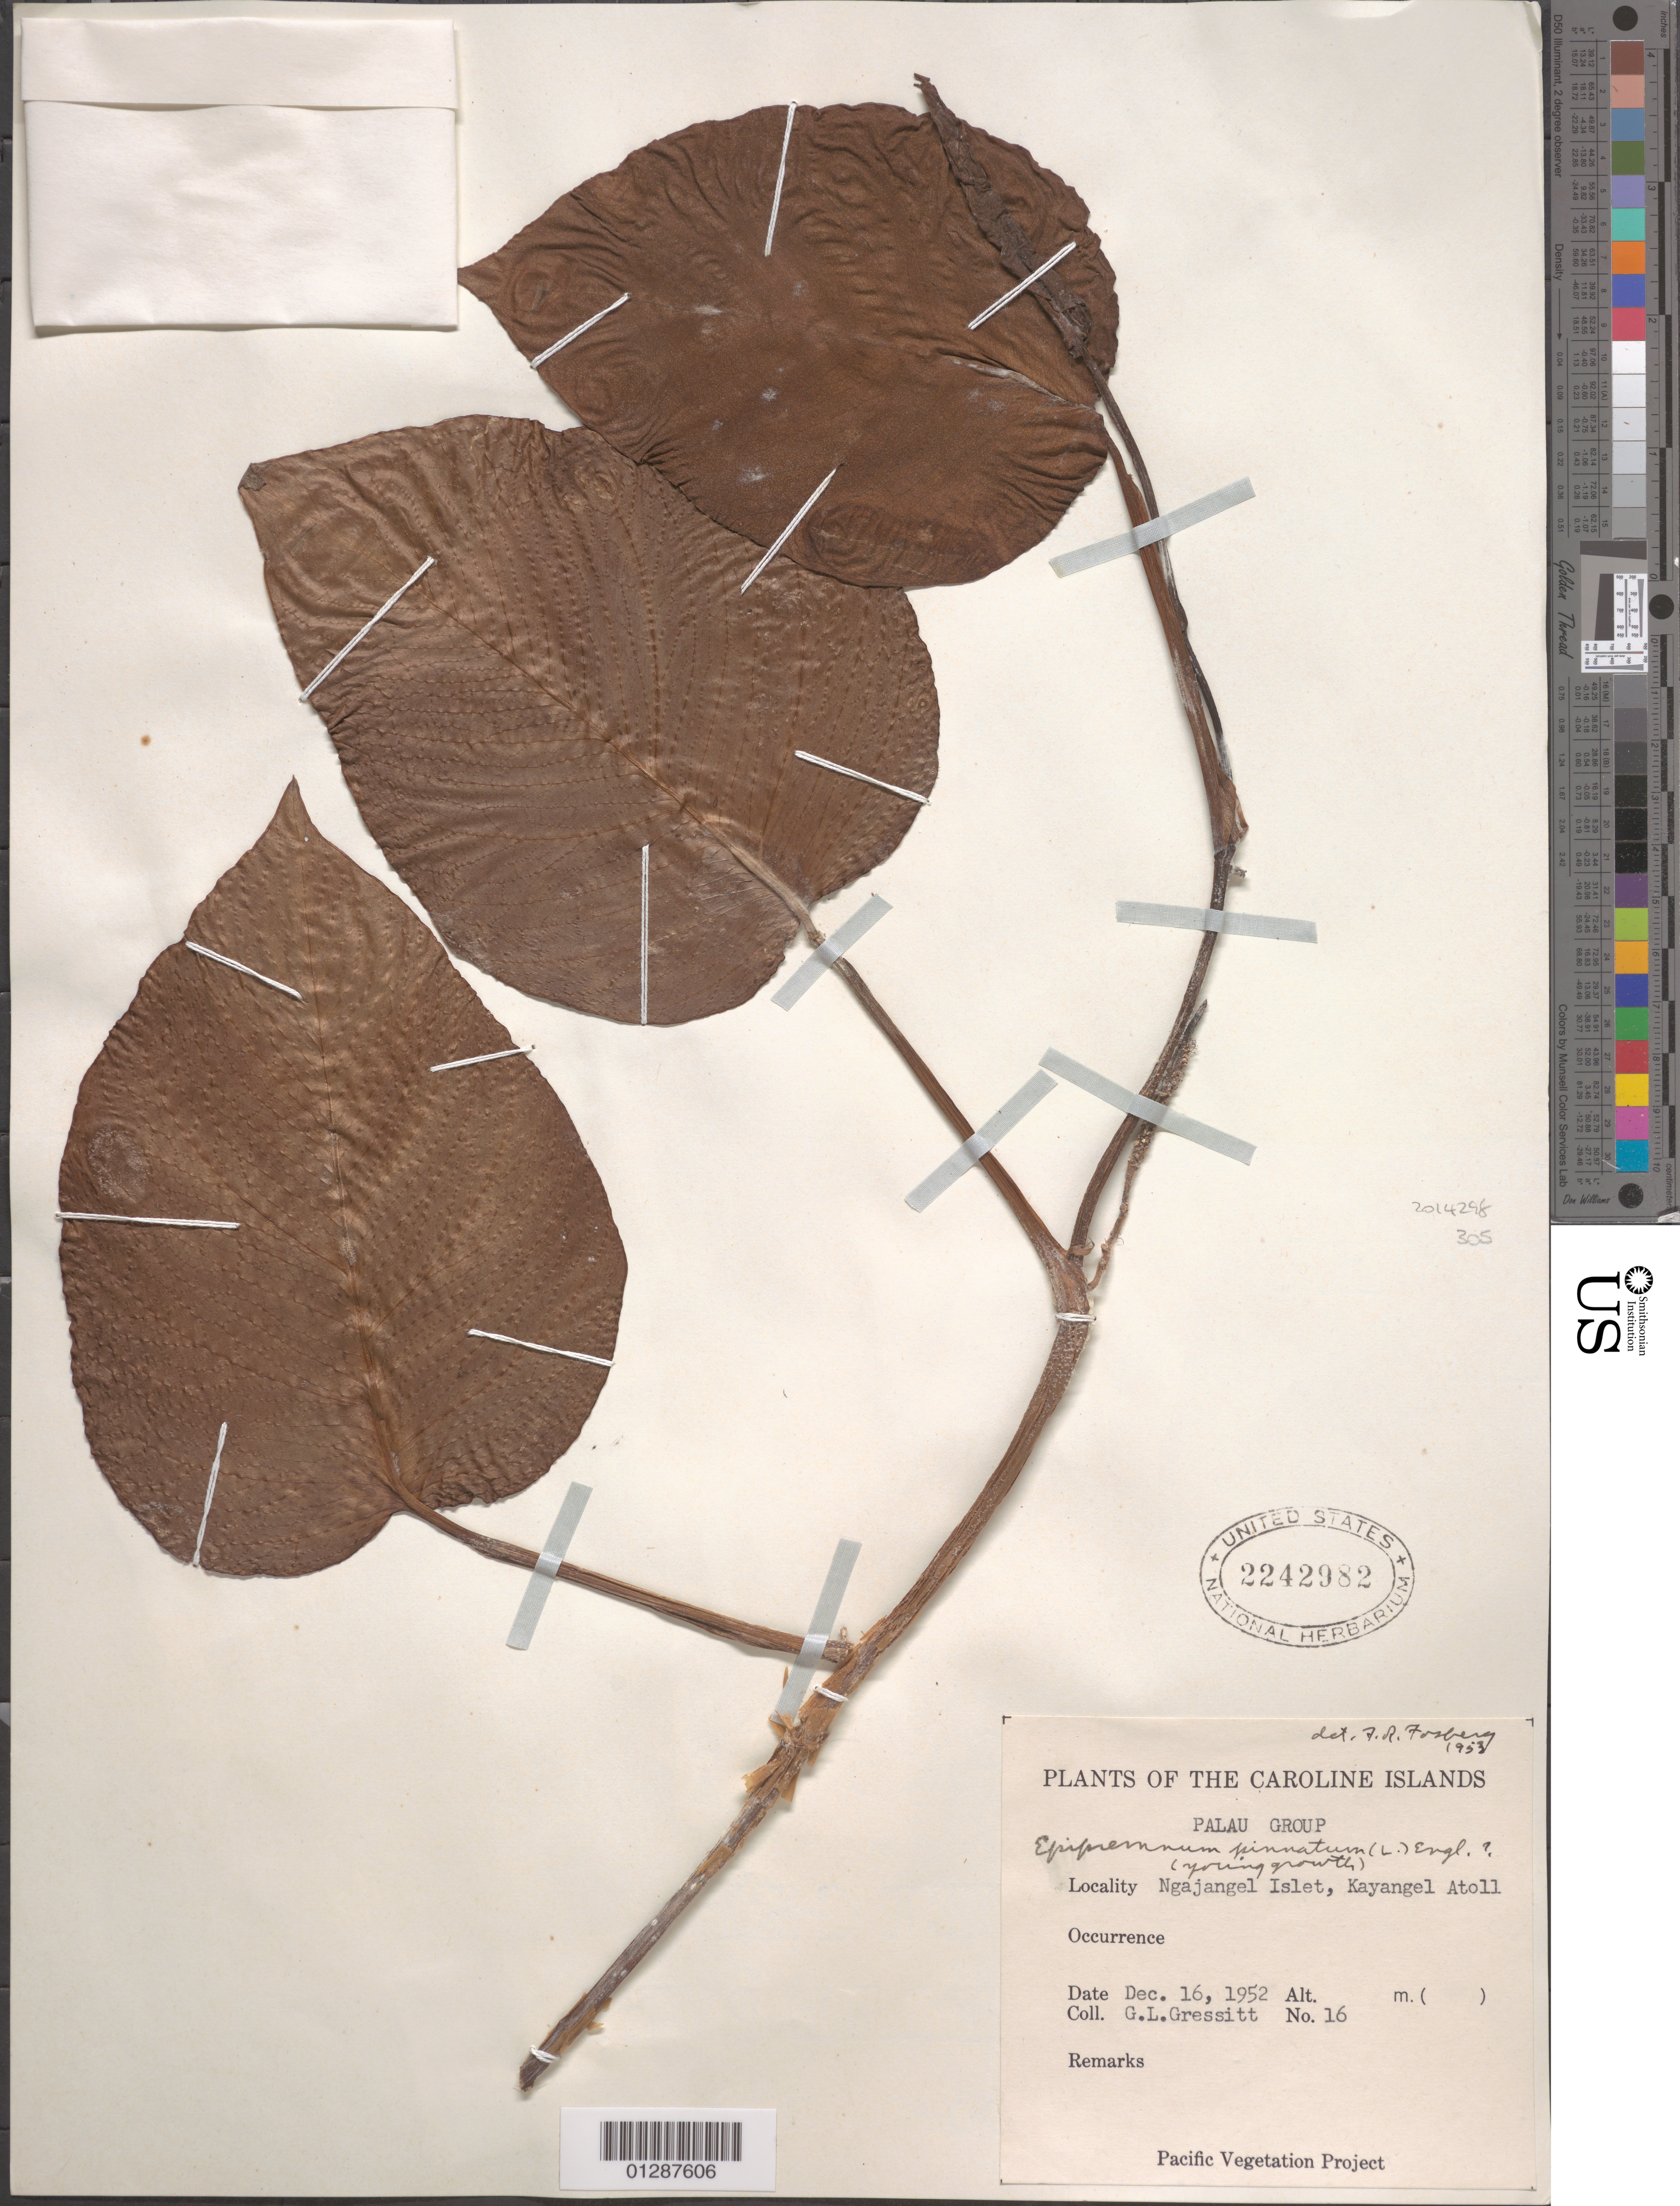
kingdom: Plantae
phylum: Tracheophyta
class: Liliopsida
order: Alismatales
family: Araceae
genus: Epipremnum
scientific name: Epipremnum pinnatum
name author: (L.) Engl.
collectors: G. Gressitt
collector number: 16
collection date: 1952-12-16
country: Palau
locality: Caroline Islands. Palau Group. Ngajangel Islet, Kayangel Atoll.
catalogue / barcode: US 2242982